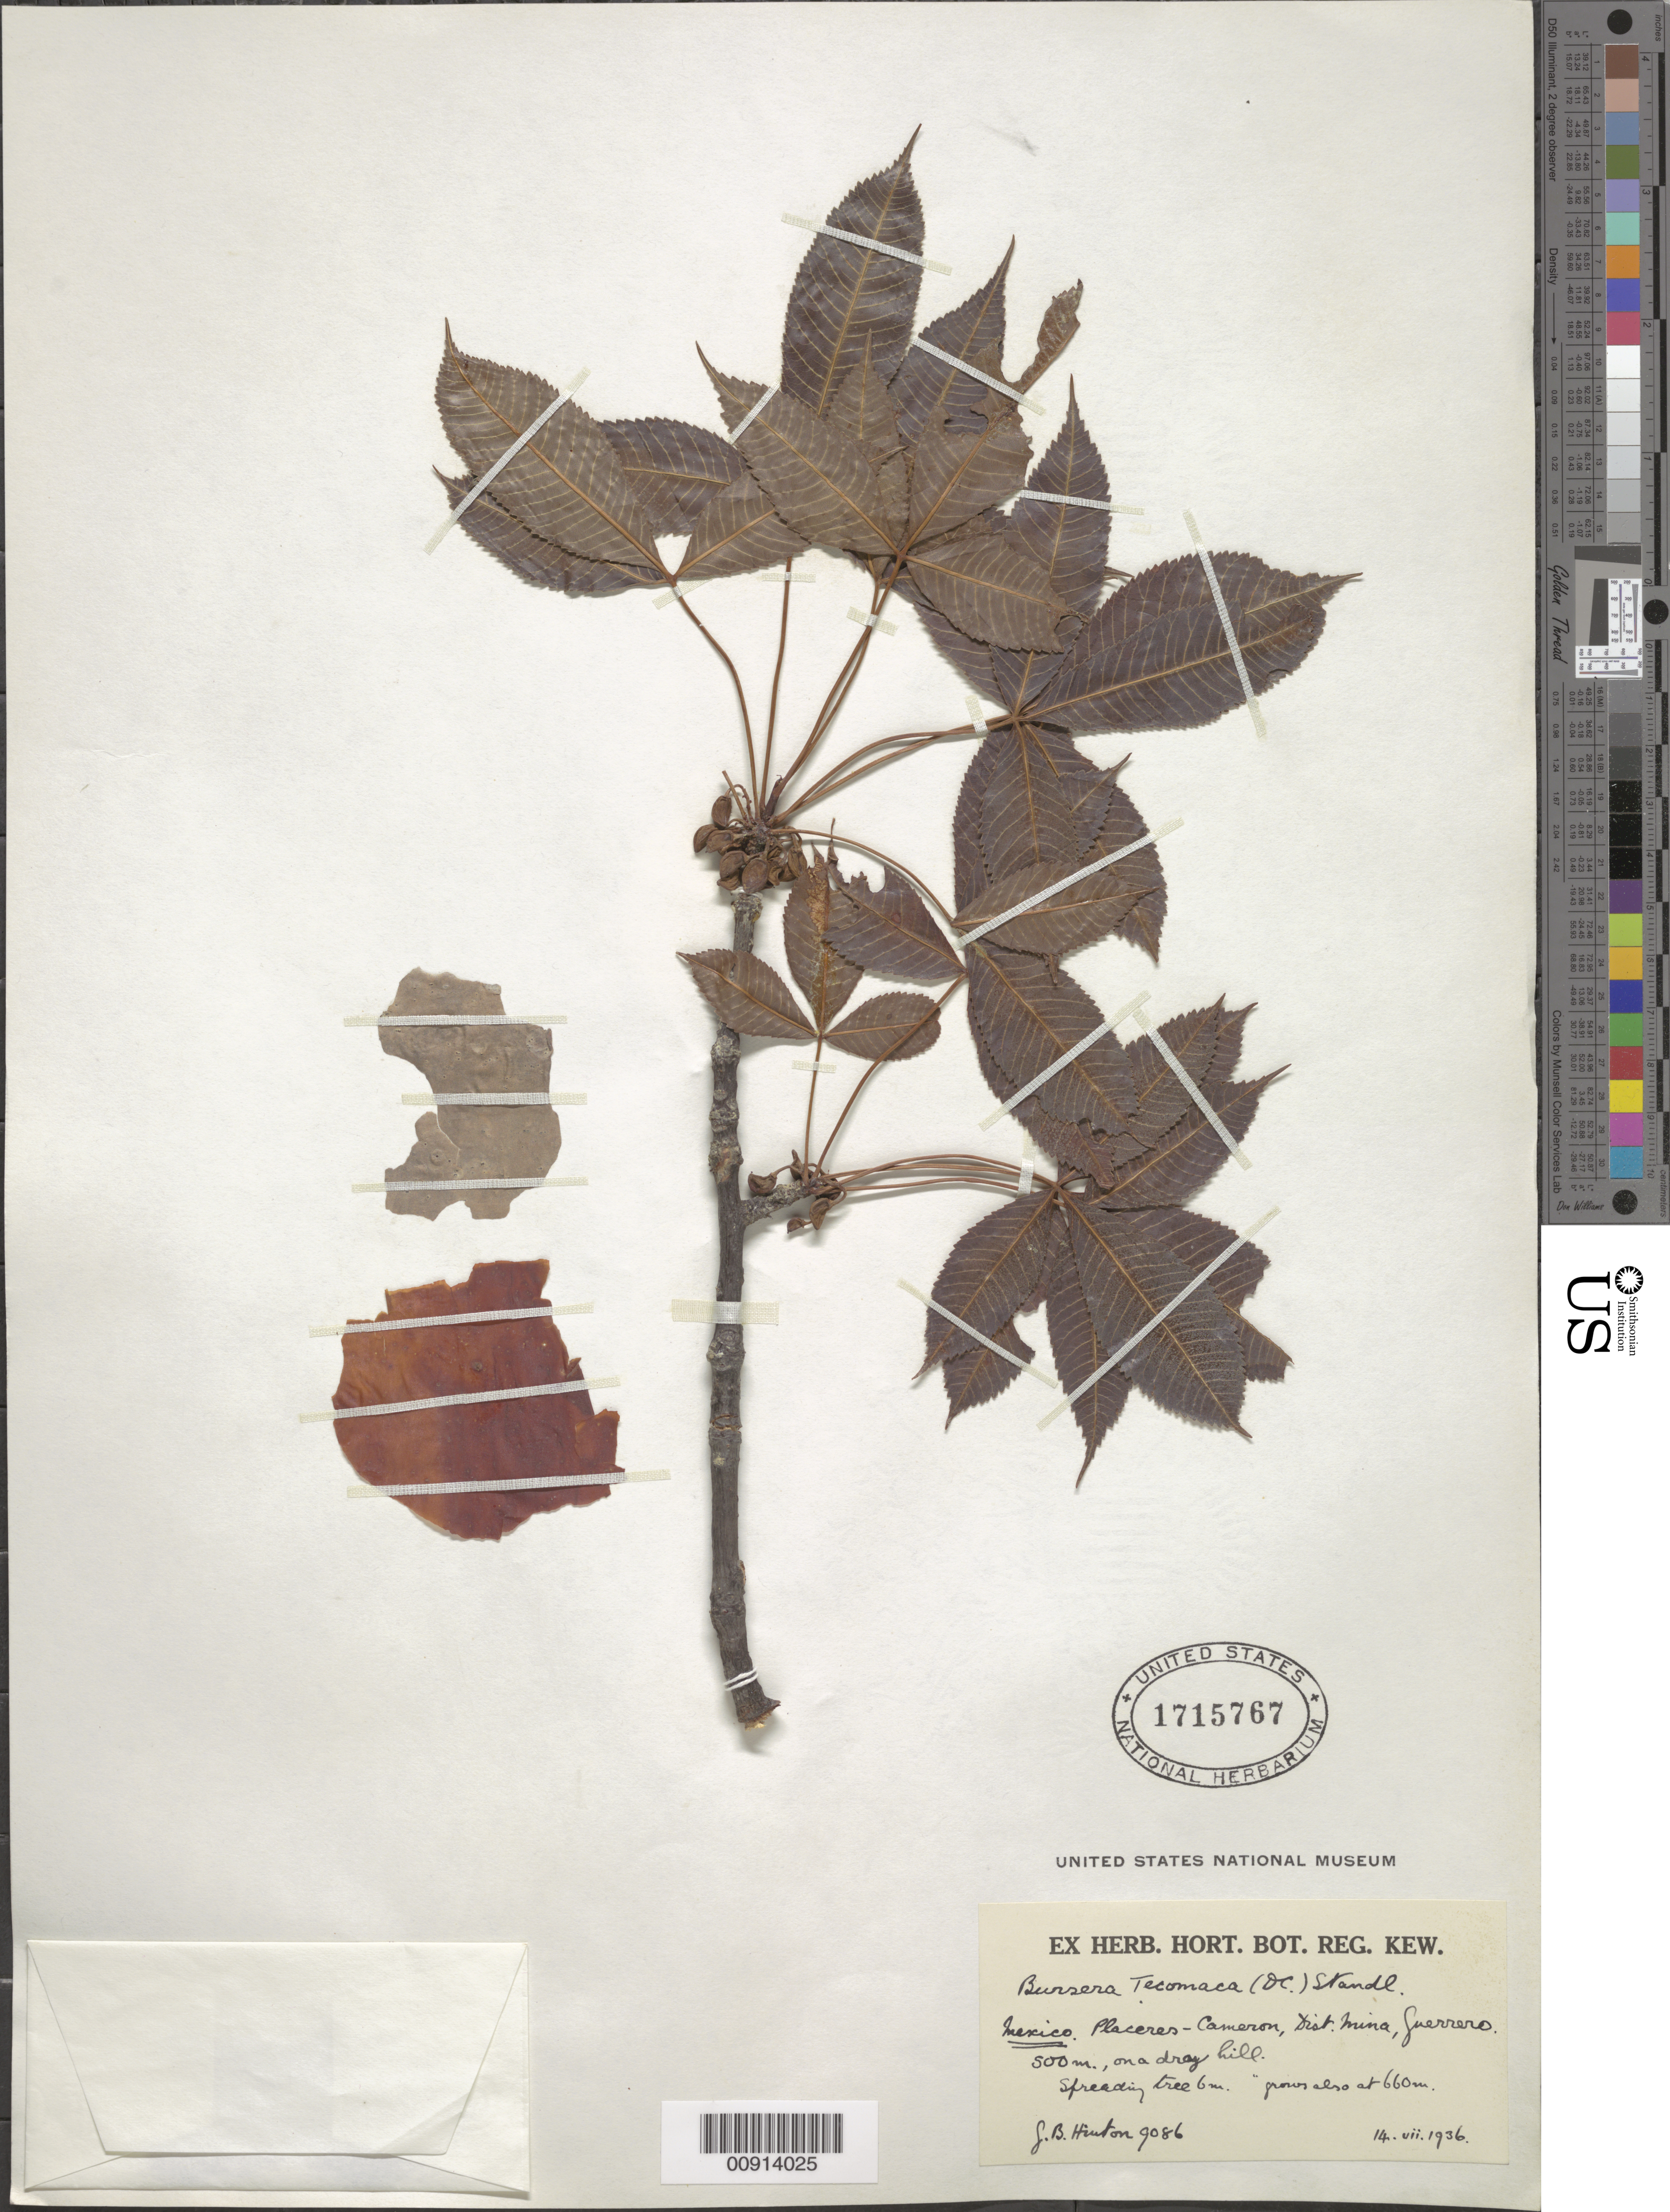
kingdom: Plantae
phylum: Tracheophyta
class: Magnoliopsida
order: Sapindales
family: Burseraceae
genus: Bursera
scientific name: Bursera tecomaca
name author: (Sessé & Moc. ex DC.) Standl.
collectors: G. B. Hinton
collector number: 9086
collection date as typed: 14 Jul 1936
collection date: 1936-07-14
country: Mexico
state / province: Guerrero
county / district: Mina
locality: Placeres - Cameron, Distr. Mina, Guerrero.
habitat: On a dry hill. "grows also at 660 m."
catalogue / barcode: US 1715767